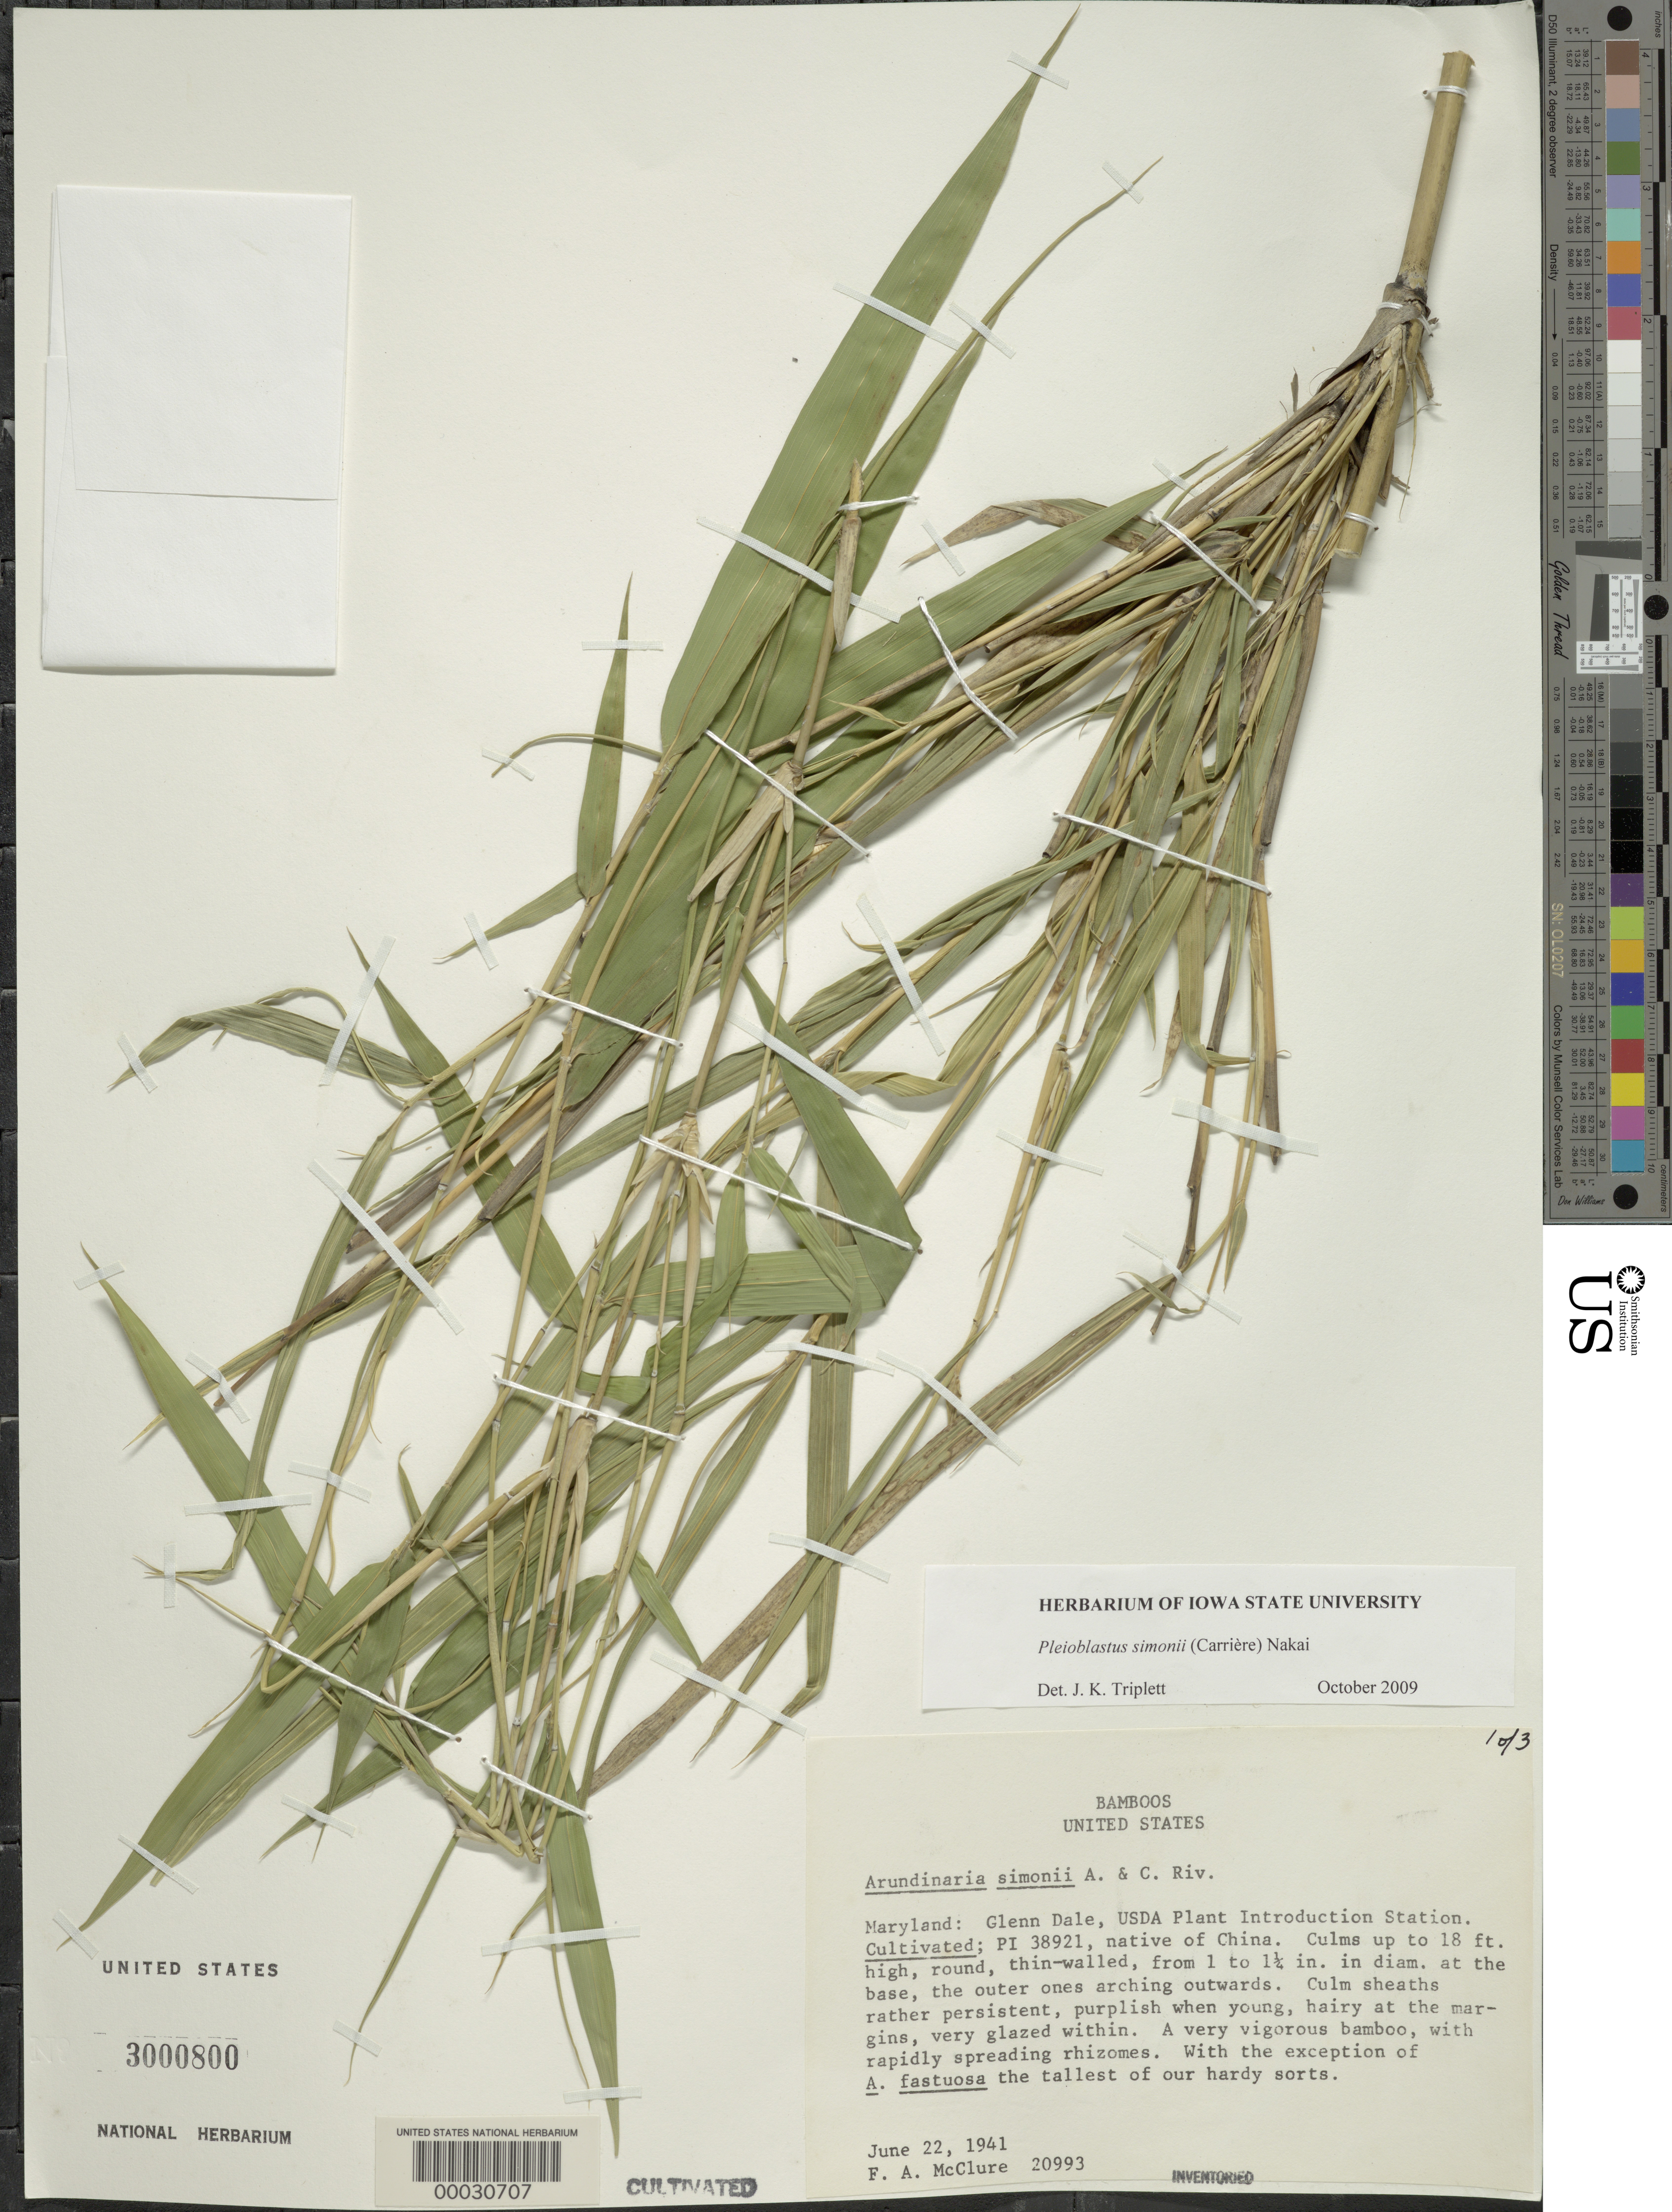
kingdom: Plantae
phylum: Tracheophyta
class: Liliopsida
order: Poales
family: Poaceae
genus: Pleioblastus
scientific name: Pleioblastus simonii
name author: (Carrière) Nakai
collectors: F. A. McClure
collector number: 20993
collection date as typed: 22 Jun 1941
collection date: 1941-06-22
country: United States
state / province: Maryland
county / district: Prince George's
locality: Usda plant introduction station glenn dale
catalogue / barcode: US 3000800